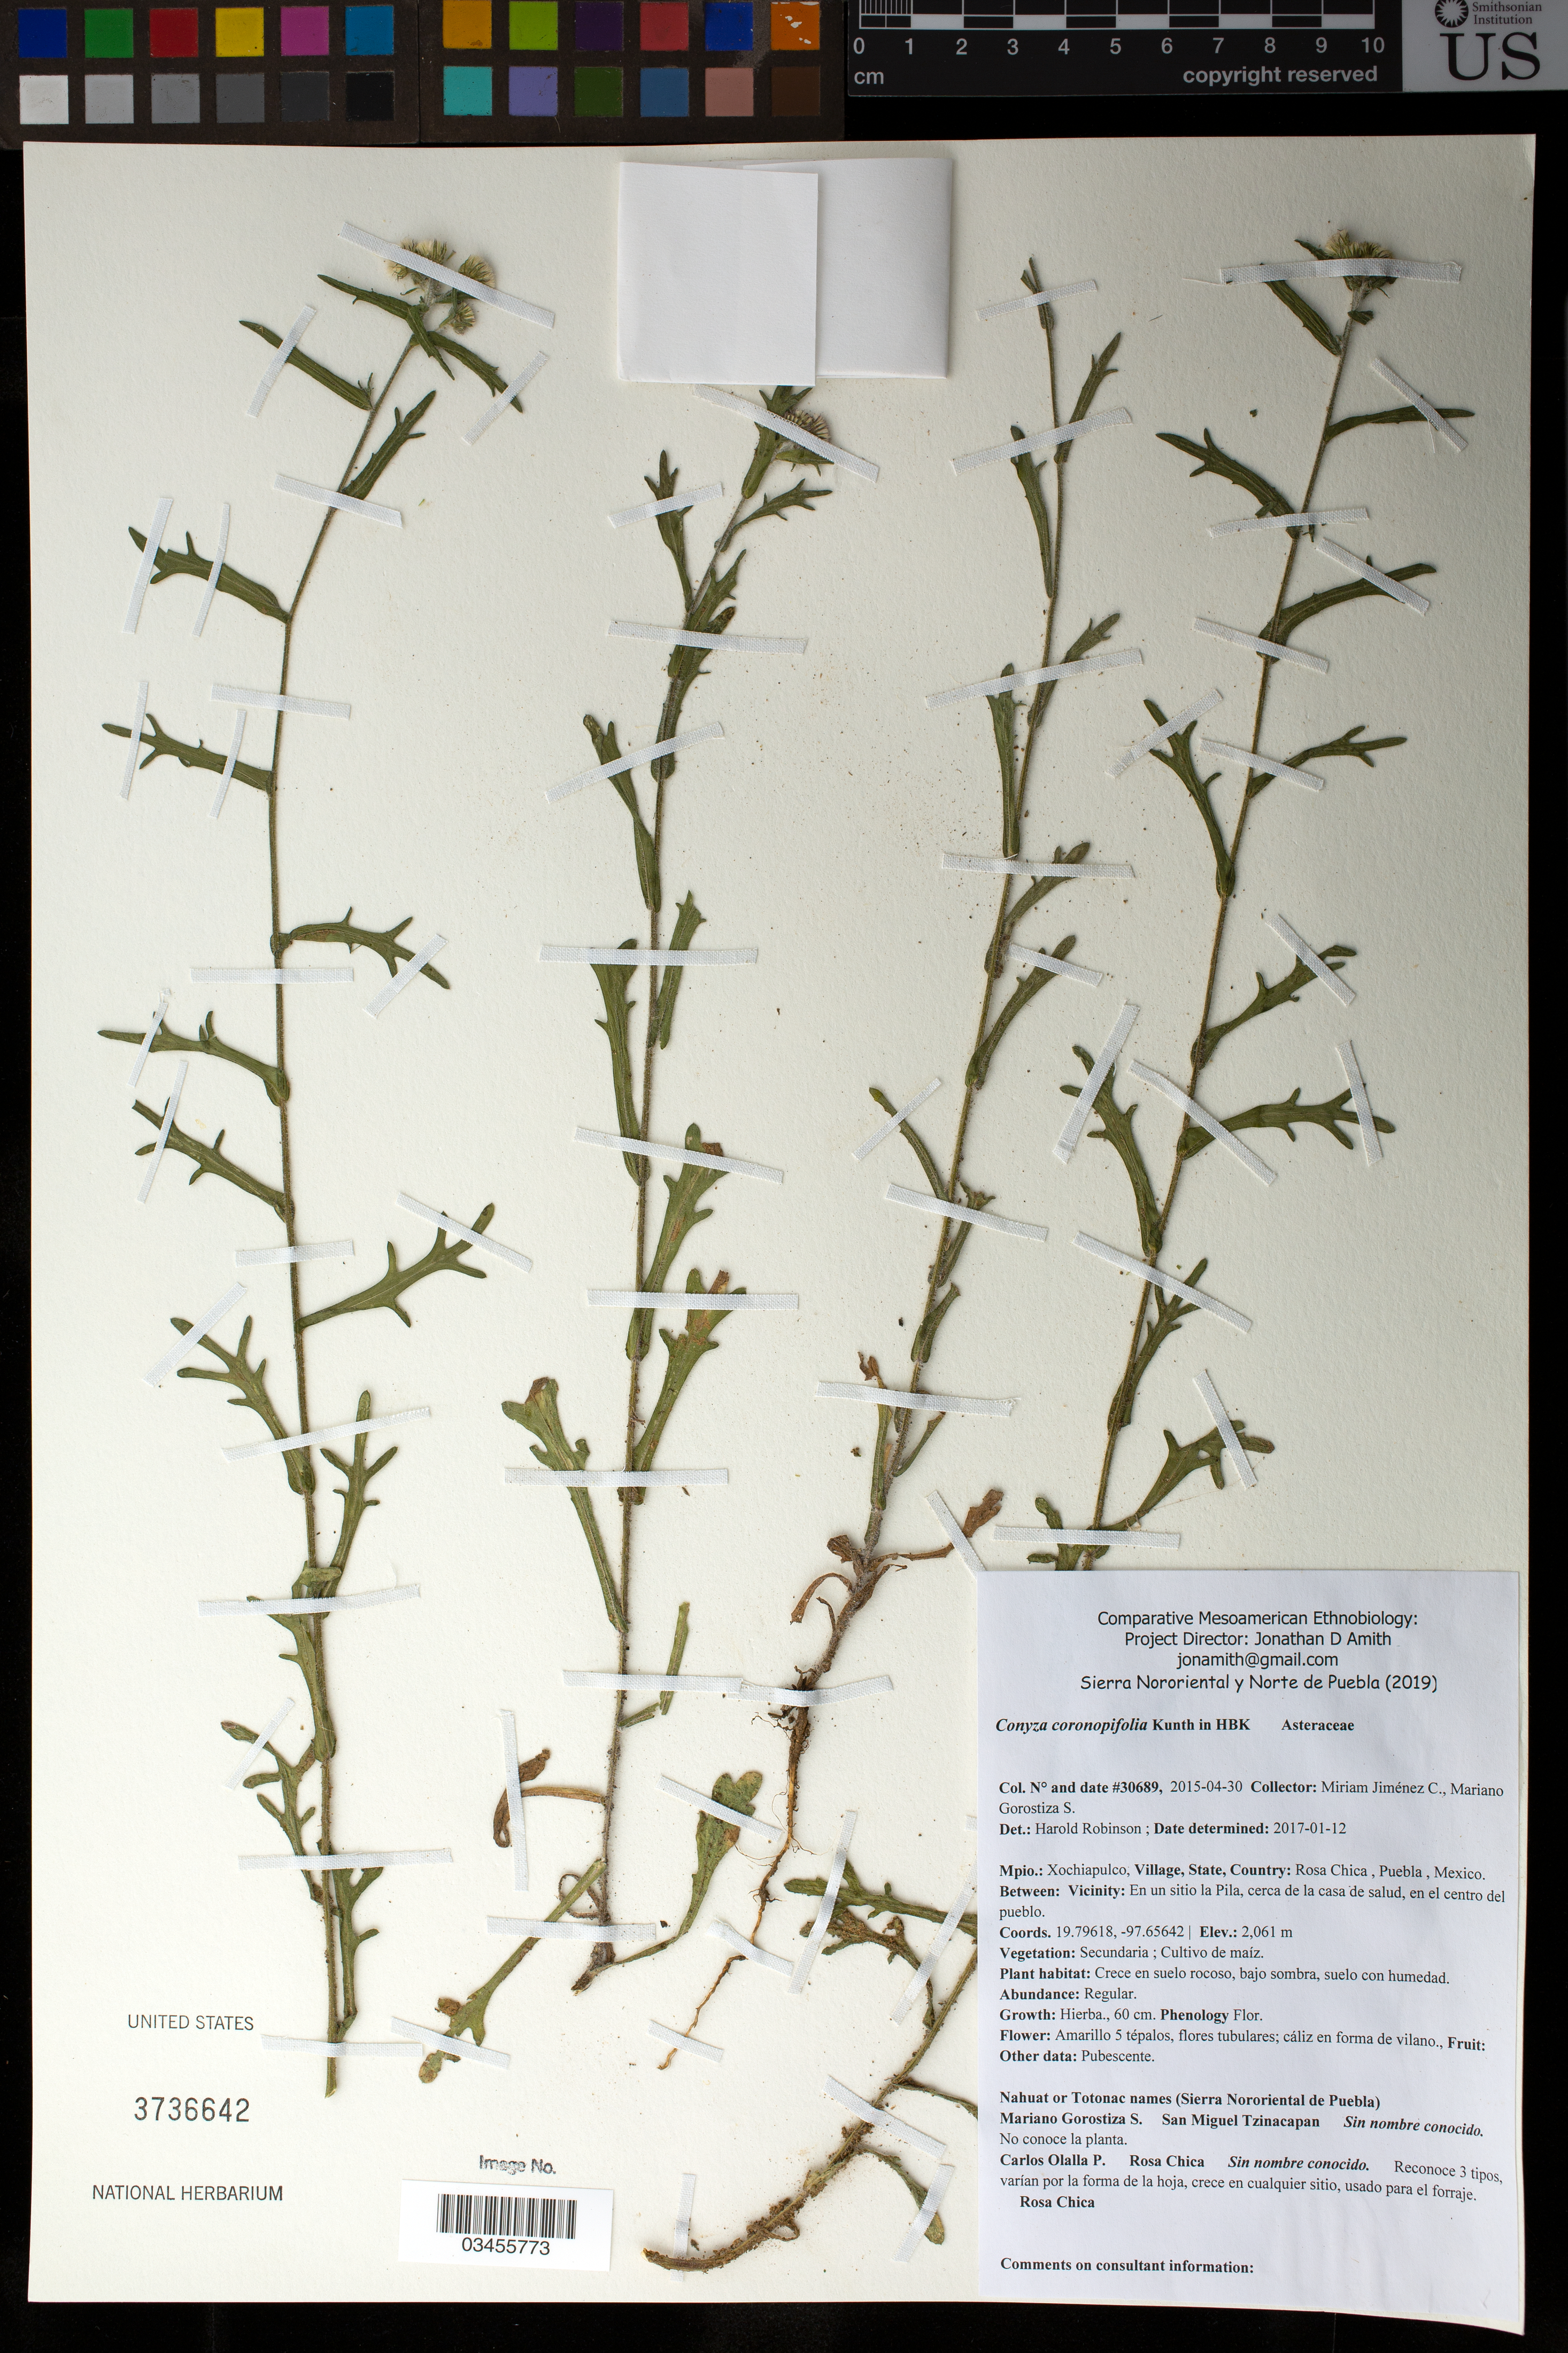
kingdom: Plantae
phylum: Tracheophyta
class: Magnoliopsida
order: Asterales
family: Asteraceae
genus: Conyza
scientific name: Conyza coronopifolia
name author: Kunth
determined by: Robinson, Harold E., (US)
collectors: M. Jiménez Chimil & M. Gorostiza S.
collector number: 30689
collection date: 2015-04-30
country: México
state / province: Puebla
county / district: Xochiapulco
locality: PUEBLO: Rosa Chica; LOCALIDAD EXACTA: En un sitio la Pila, cerca de la casa de salud, en el centro del pueblo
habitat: Cultivo de maíz | En suelo rocoso, bajo sombra, suelo con humedad.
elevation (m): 2061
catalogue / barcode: US 3736642